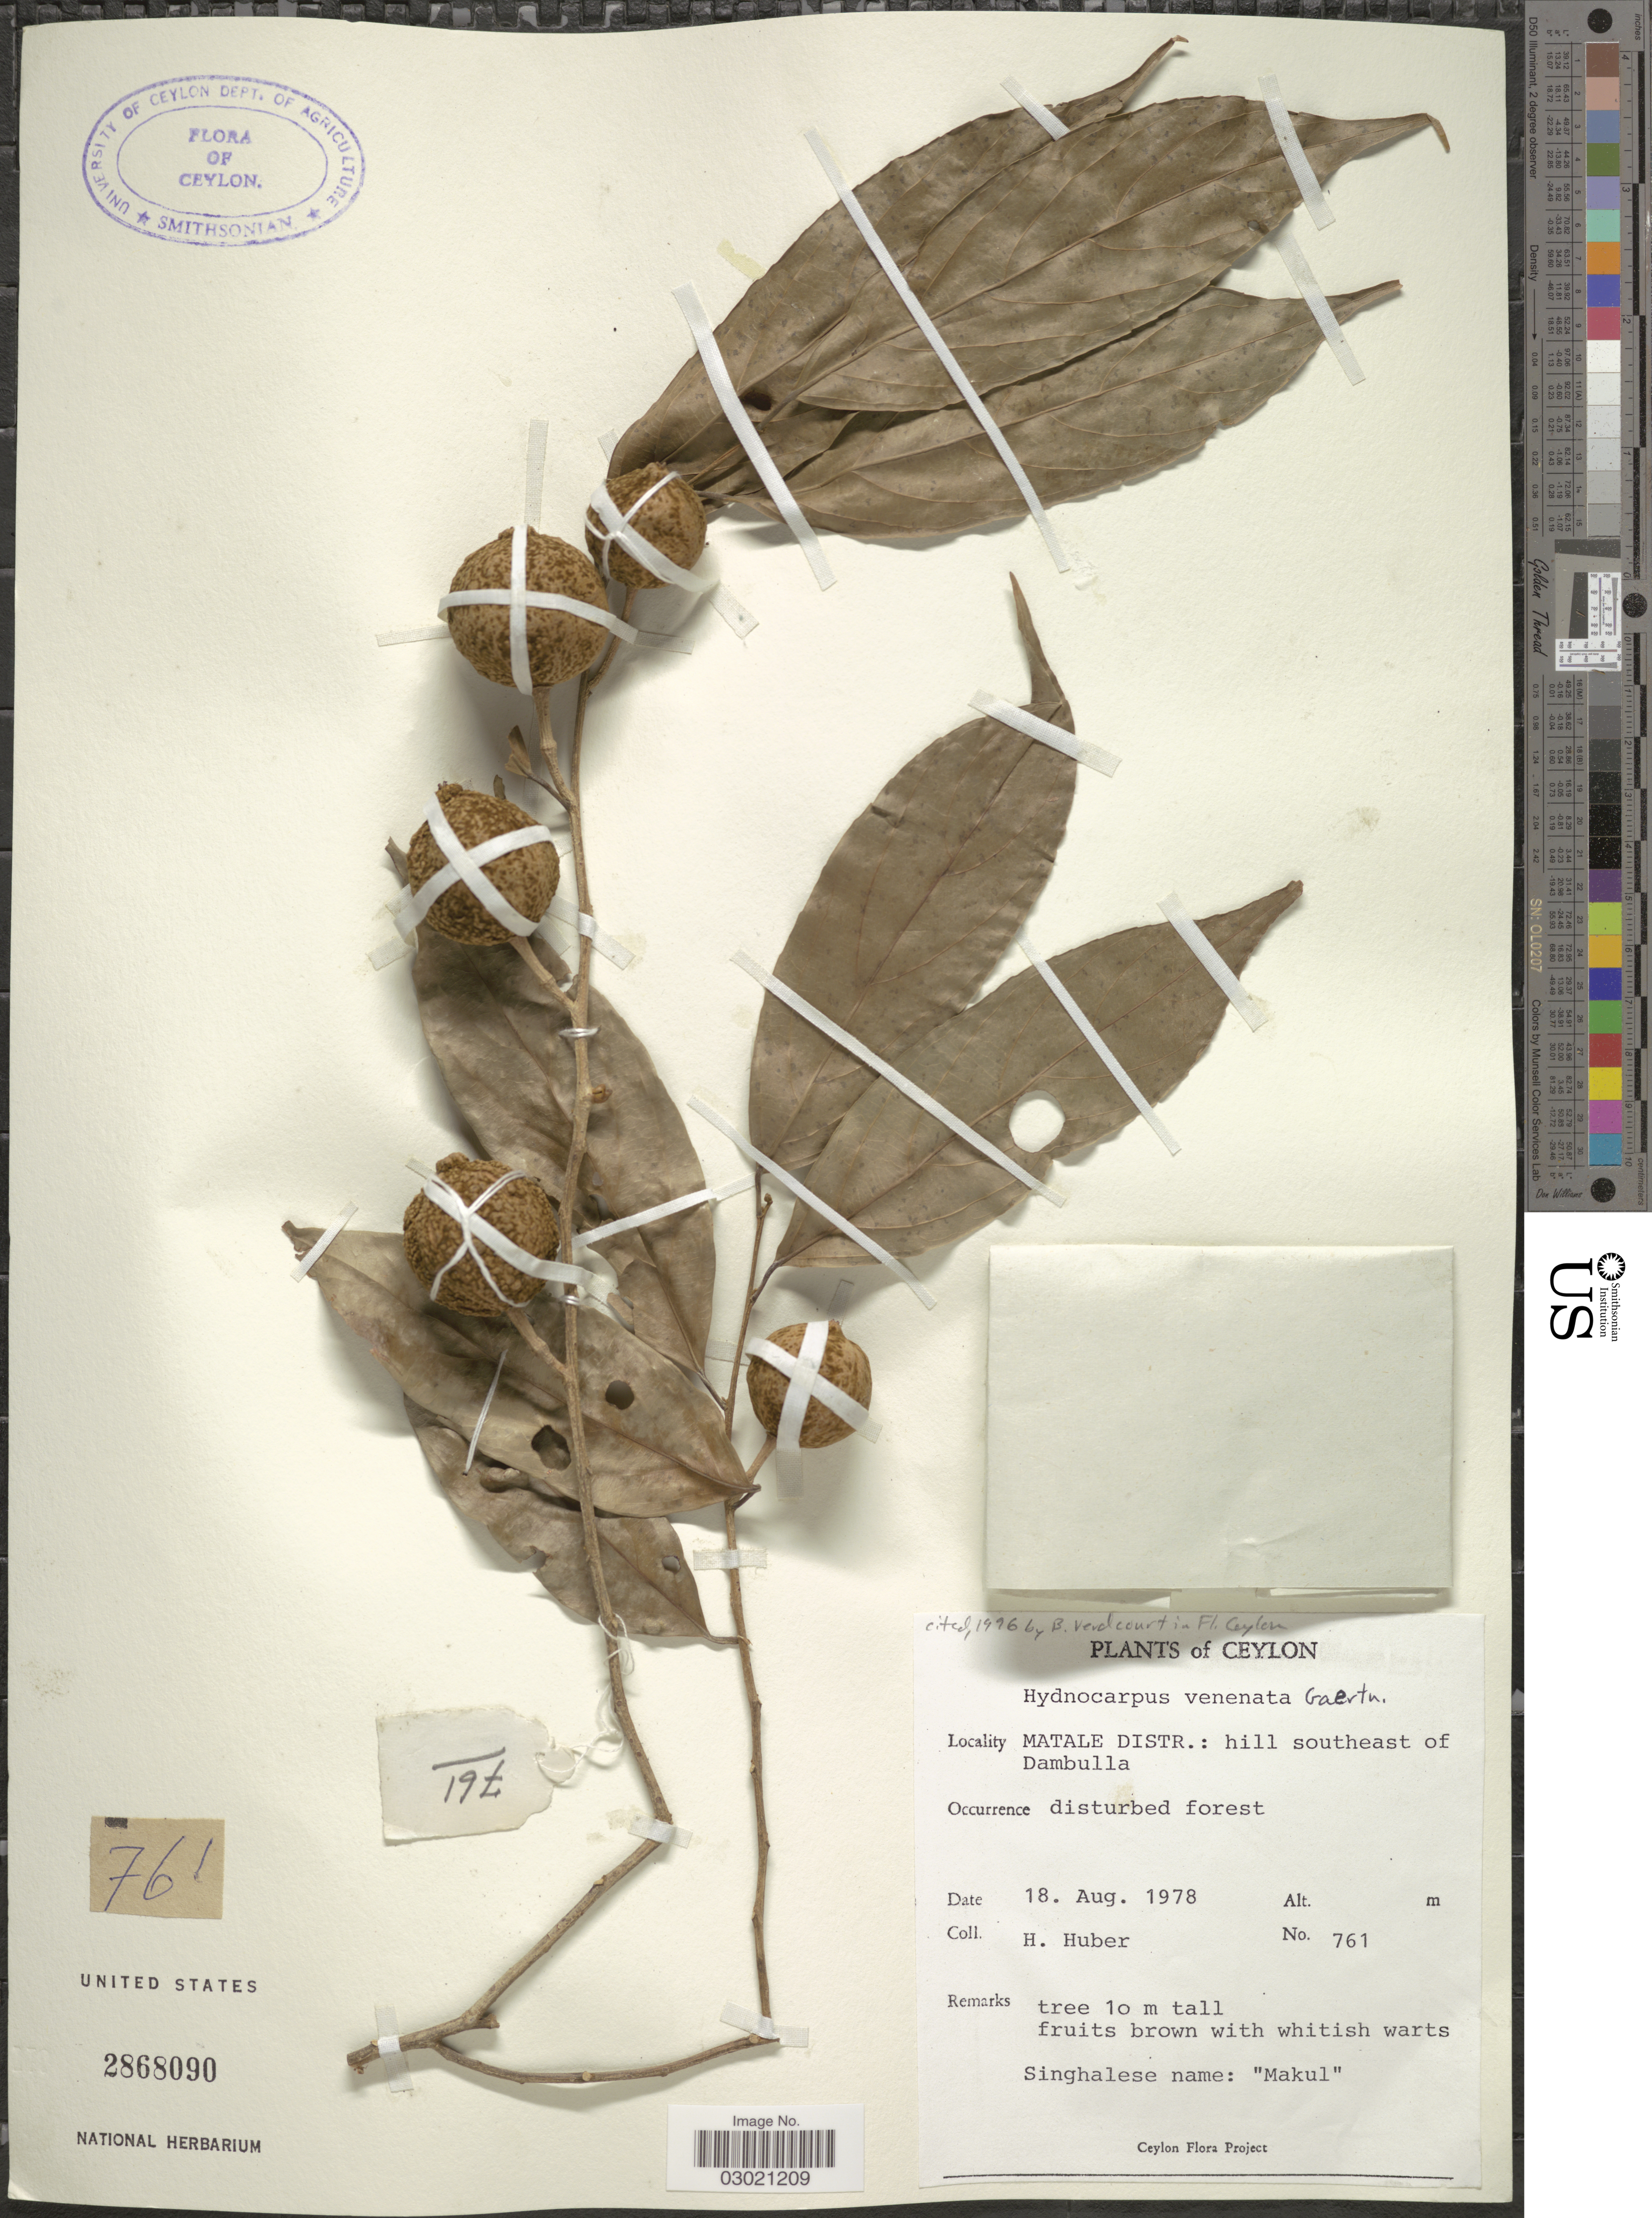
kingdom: Plantae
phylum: Tracheophyta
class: Magnoliopsida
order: Malpighiales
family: Achariaceae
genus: Hydnocarpus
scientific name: Hydnocarpus venenatus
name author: Gaertn.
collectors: H. Huber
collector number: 761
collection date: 1978-08-18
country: Sri Lanka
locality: Ceylon, Matale Distr.: hill southeast of Dambulla.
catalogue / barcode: US 2868090